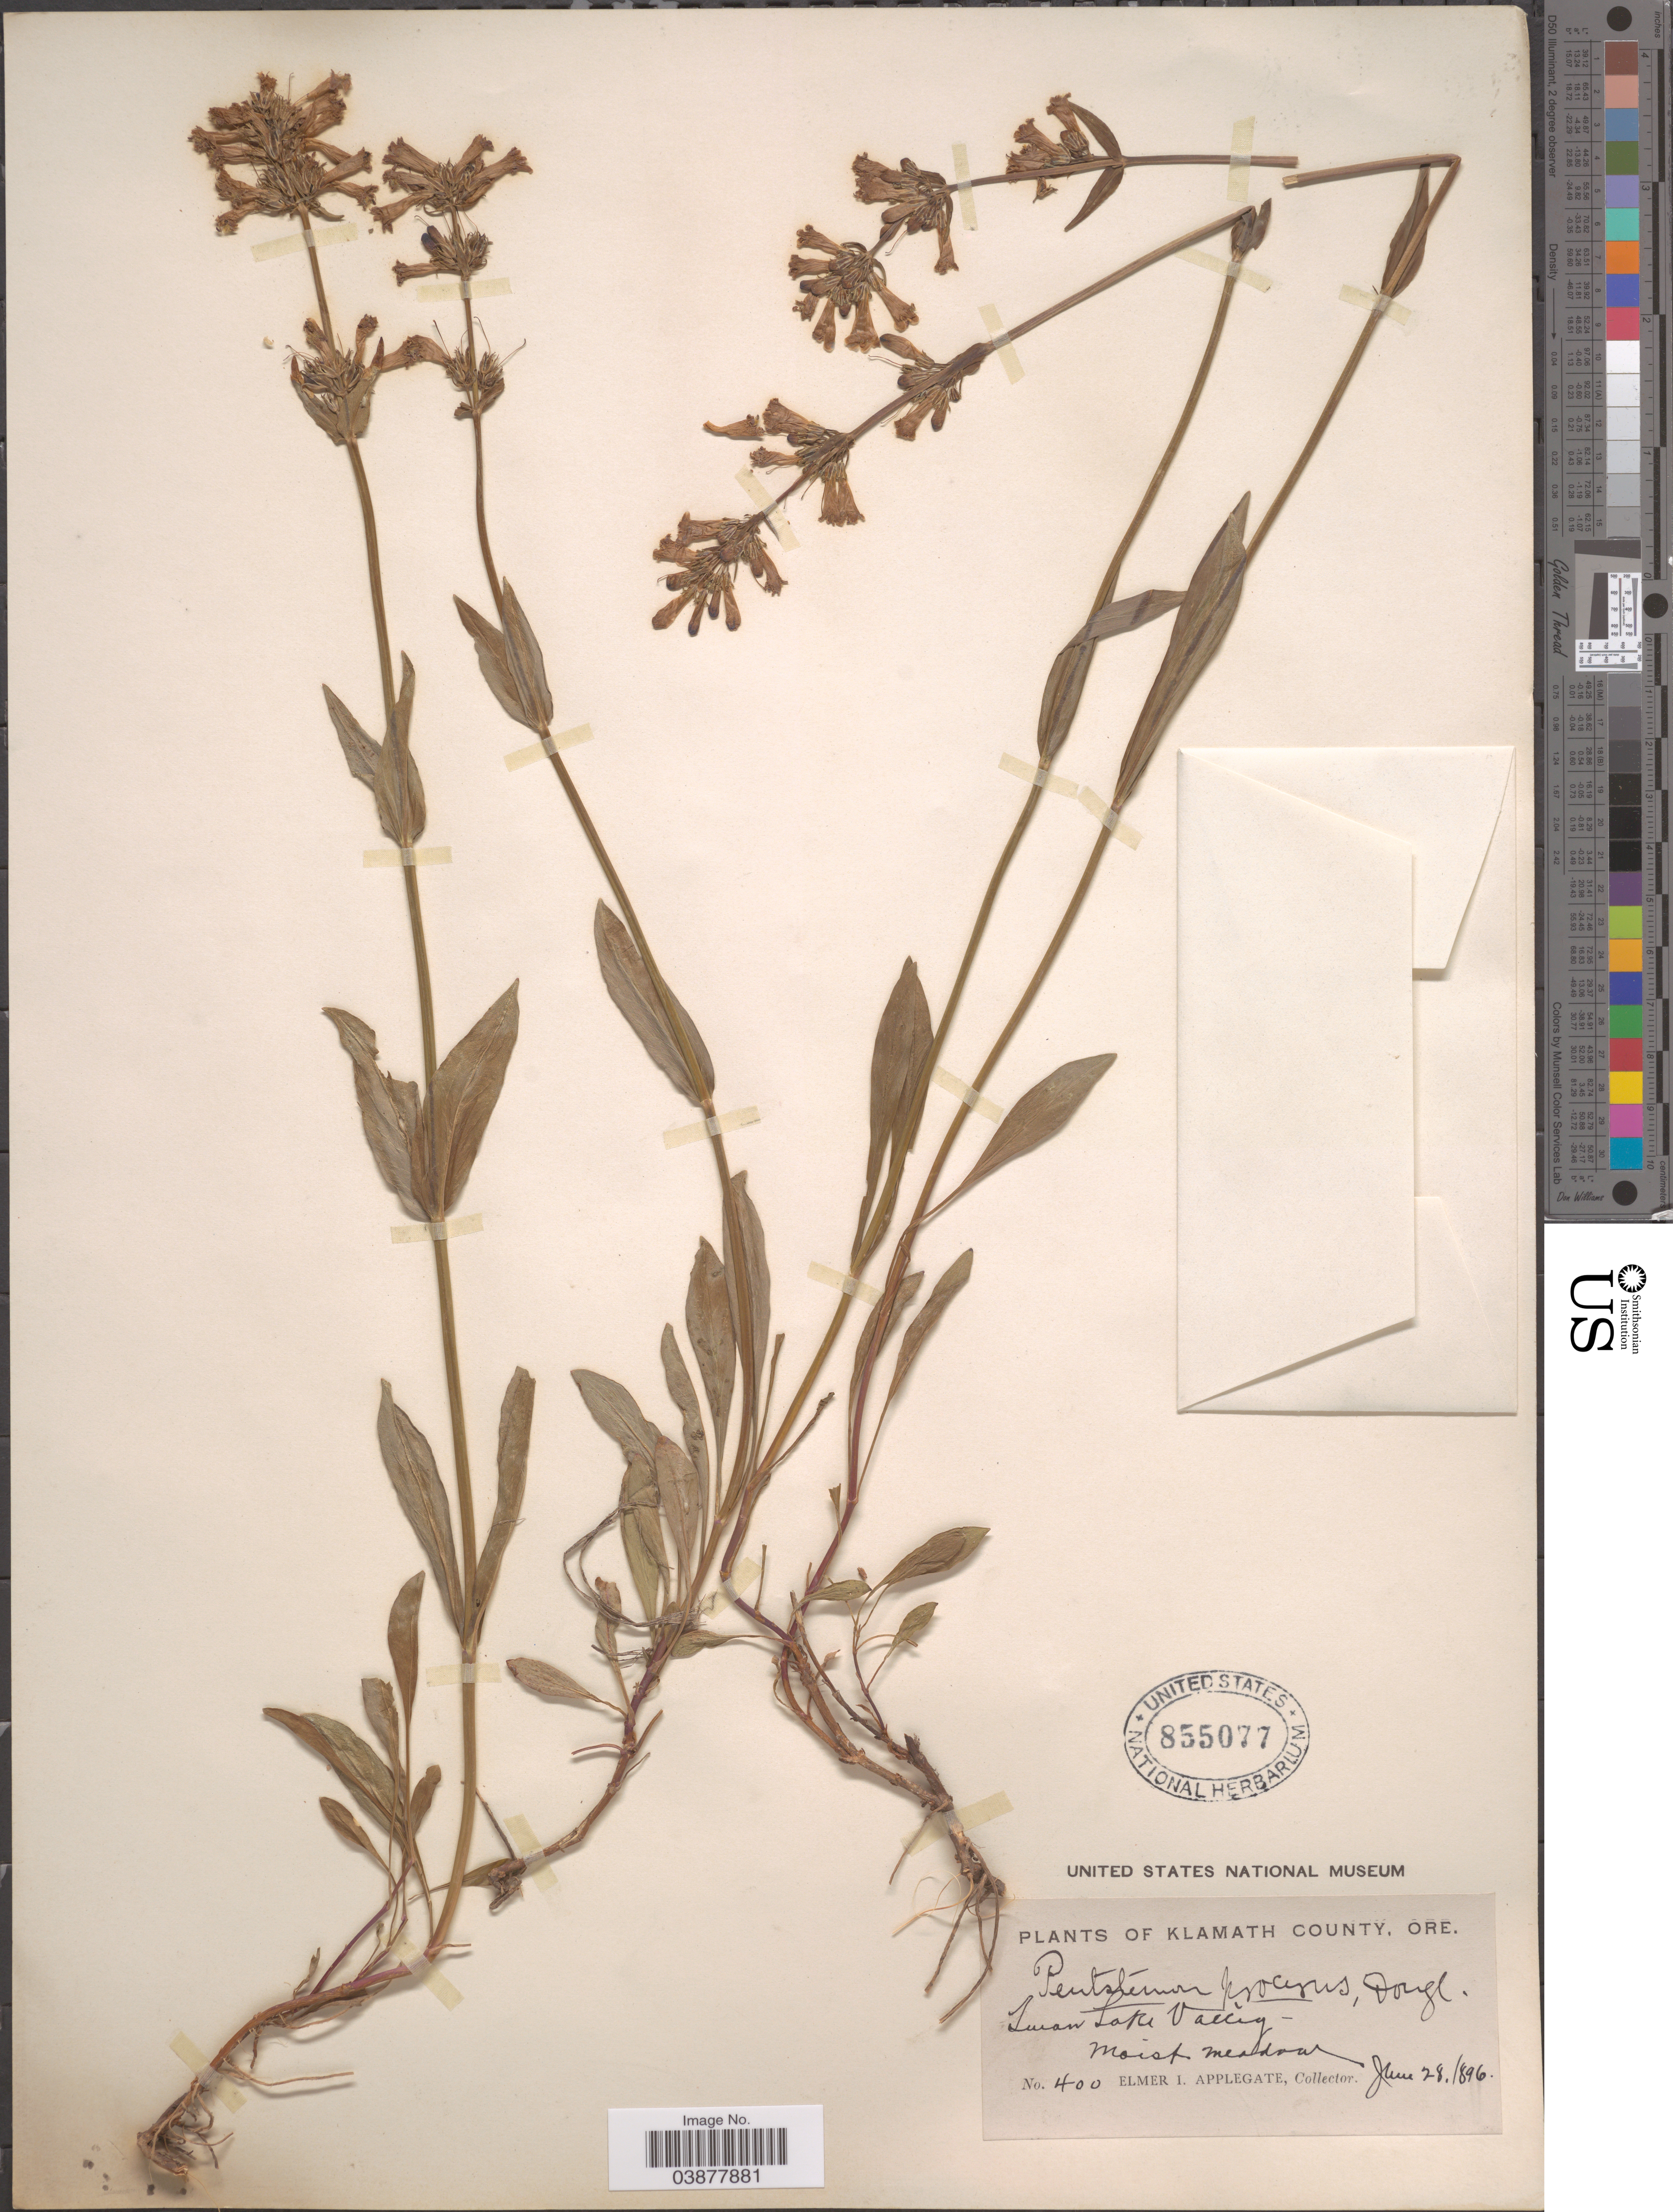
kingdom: Plantae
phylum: Tracheophyta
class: Magnoliopsida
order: Lamiales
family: Plantaginaceae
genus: Penstemon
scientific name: Penstemon rydbergii var. oreocharis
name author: (Greene) N.H. Holmgren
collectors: E. I. Applegate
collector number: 400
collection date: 1896-06-28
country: United States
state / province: Oregon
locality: Klamath County. Swan Lake Vaccey.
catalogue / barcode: US 855077